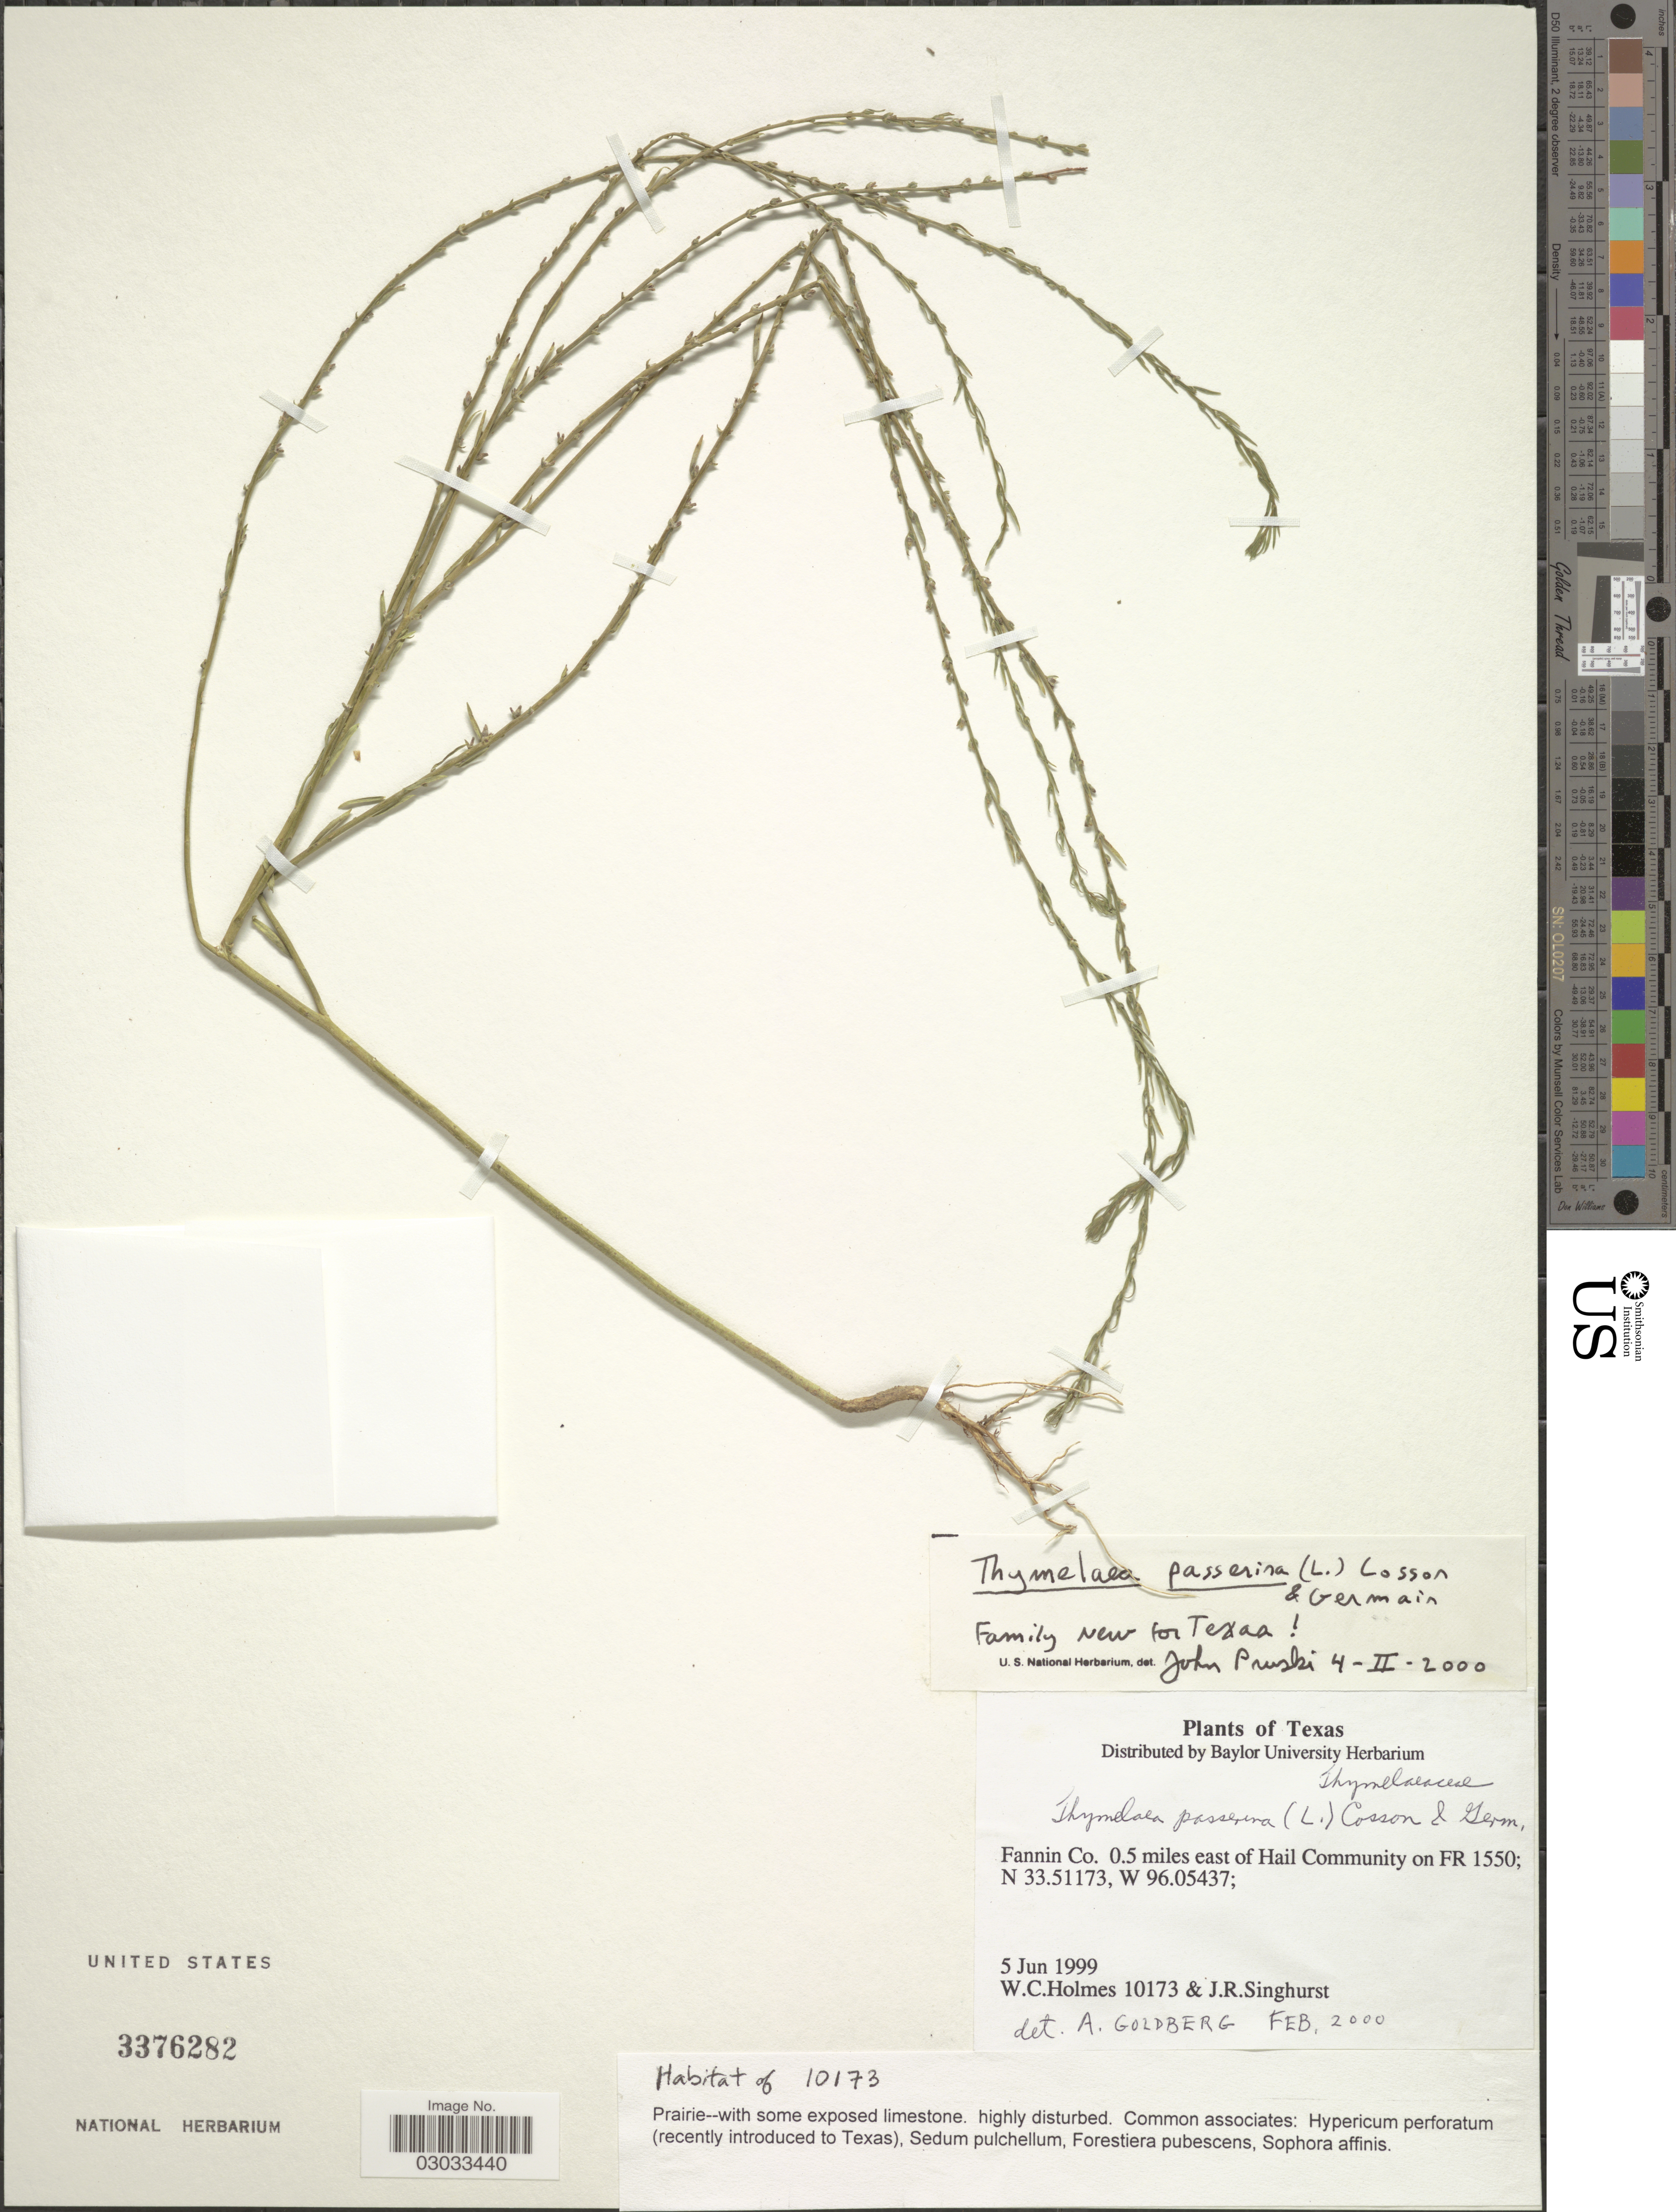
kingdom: Plantae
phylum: Tracheophyta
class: Magnoliopsida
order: Malvales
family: Thymelaeaceae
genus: Thymelaea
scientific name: Thymelaea passerina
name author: (L.) Coss. & Germ.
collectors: W. Holmes & J. Singhurst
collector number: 10173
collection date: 1999-06-05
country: United States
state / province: Texas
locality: Fannin Co. 0.5 miles east of Hail Community on FR 1550.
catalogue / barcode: US 3376282